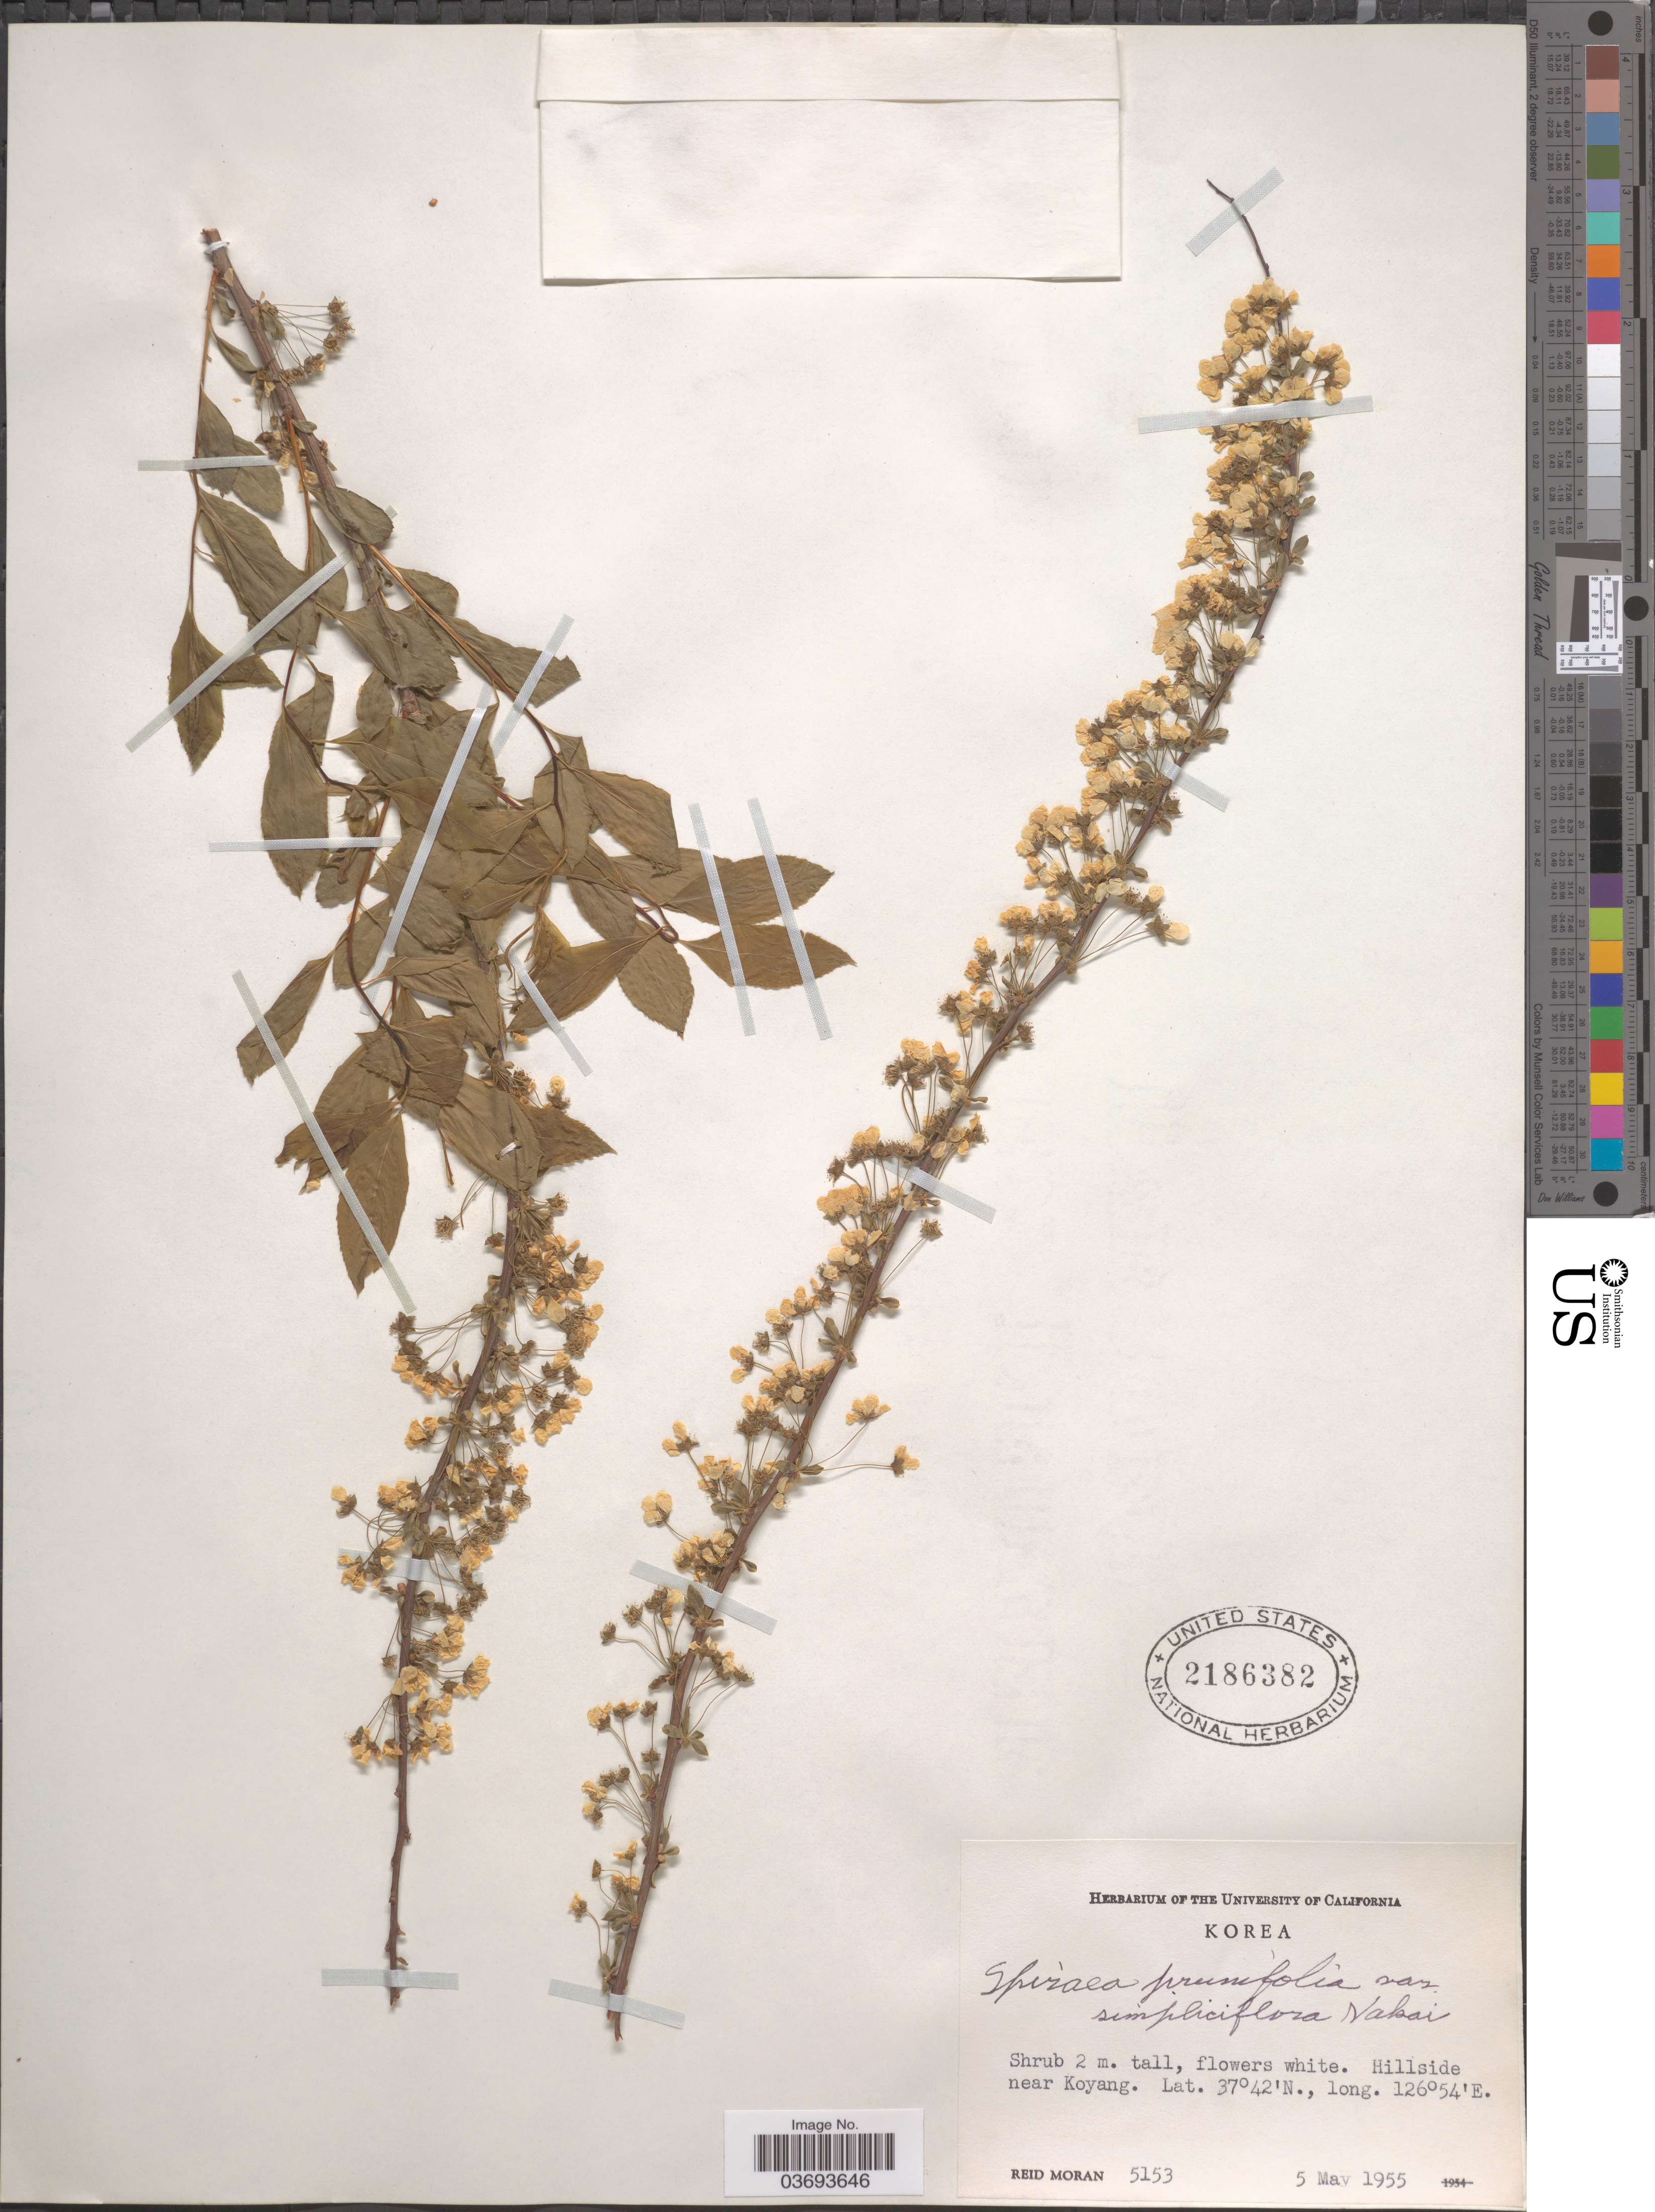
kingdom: Plantae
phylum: Tracheophyta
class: Magnoliopsida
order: Rosales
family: Rosaceae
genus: Spiraea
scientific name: Spiraea prunifolia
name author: Siebold & Zucc.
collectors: R. V. Moran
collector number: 5153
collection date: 1955-05-05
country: South Korea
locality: Hillside near Koyang.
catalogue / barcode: US 2186382